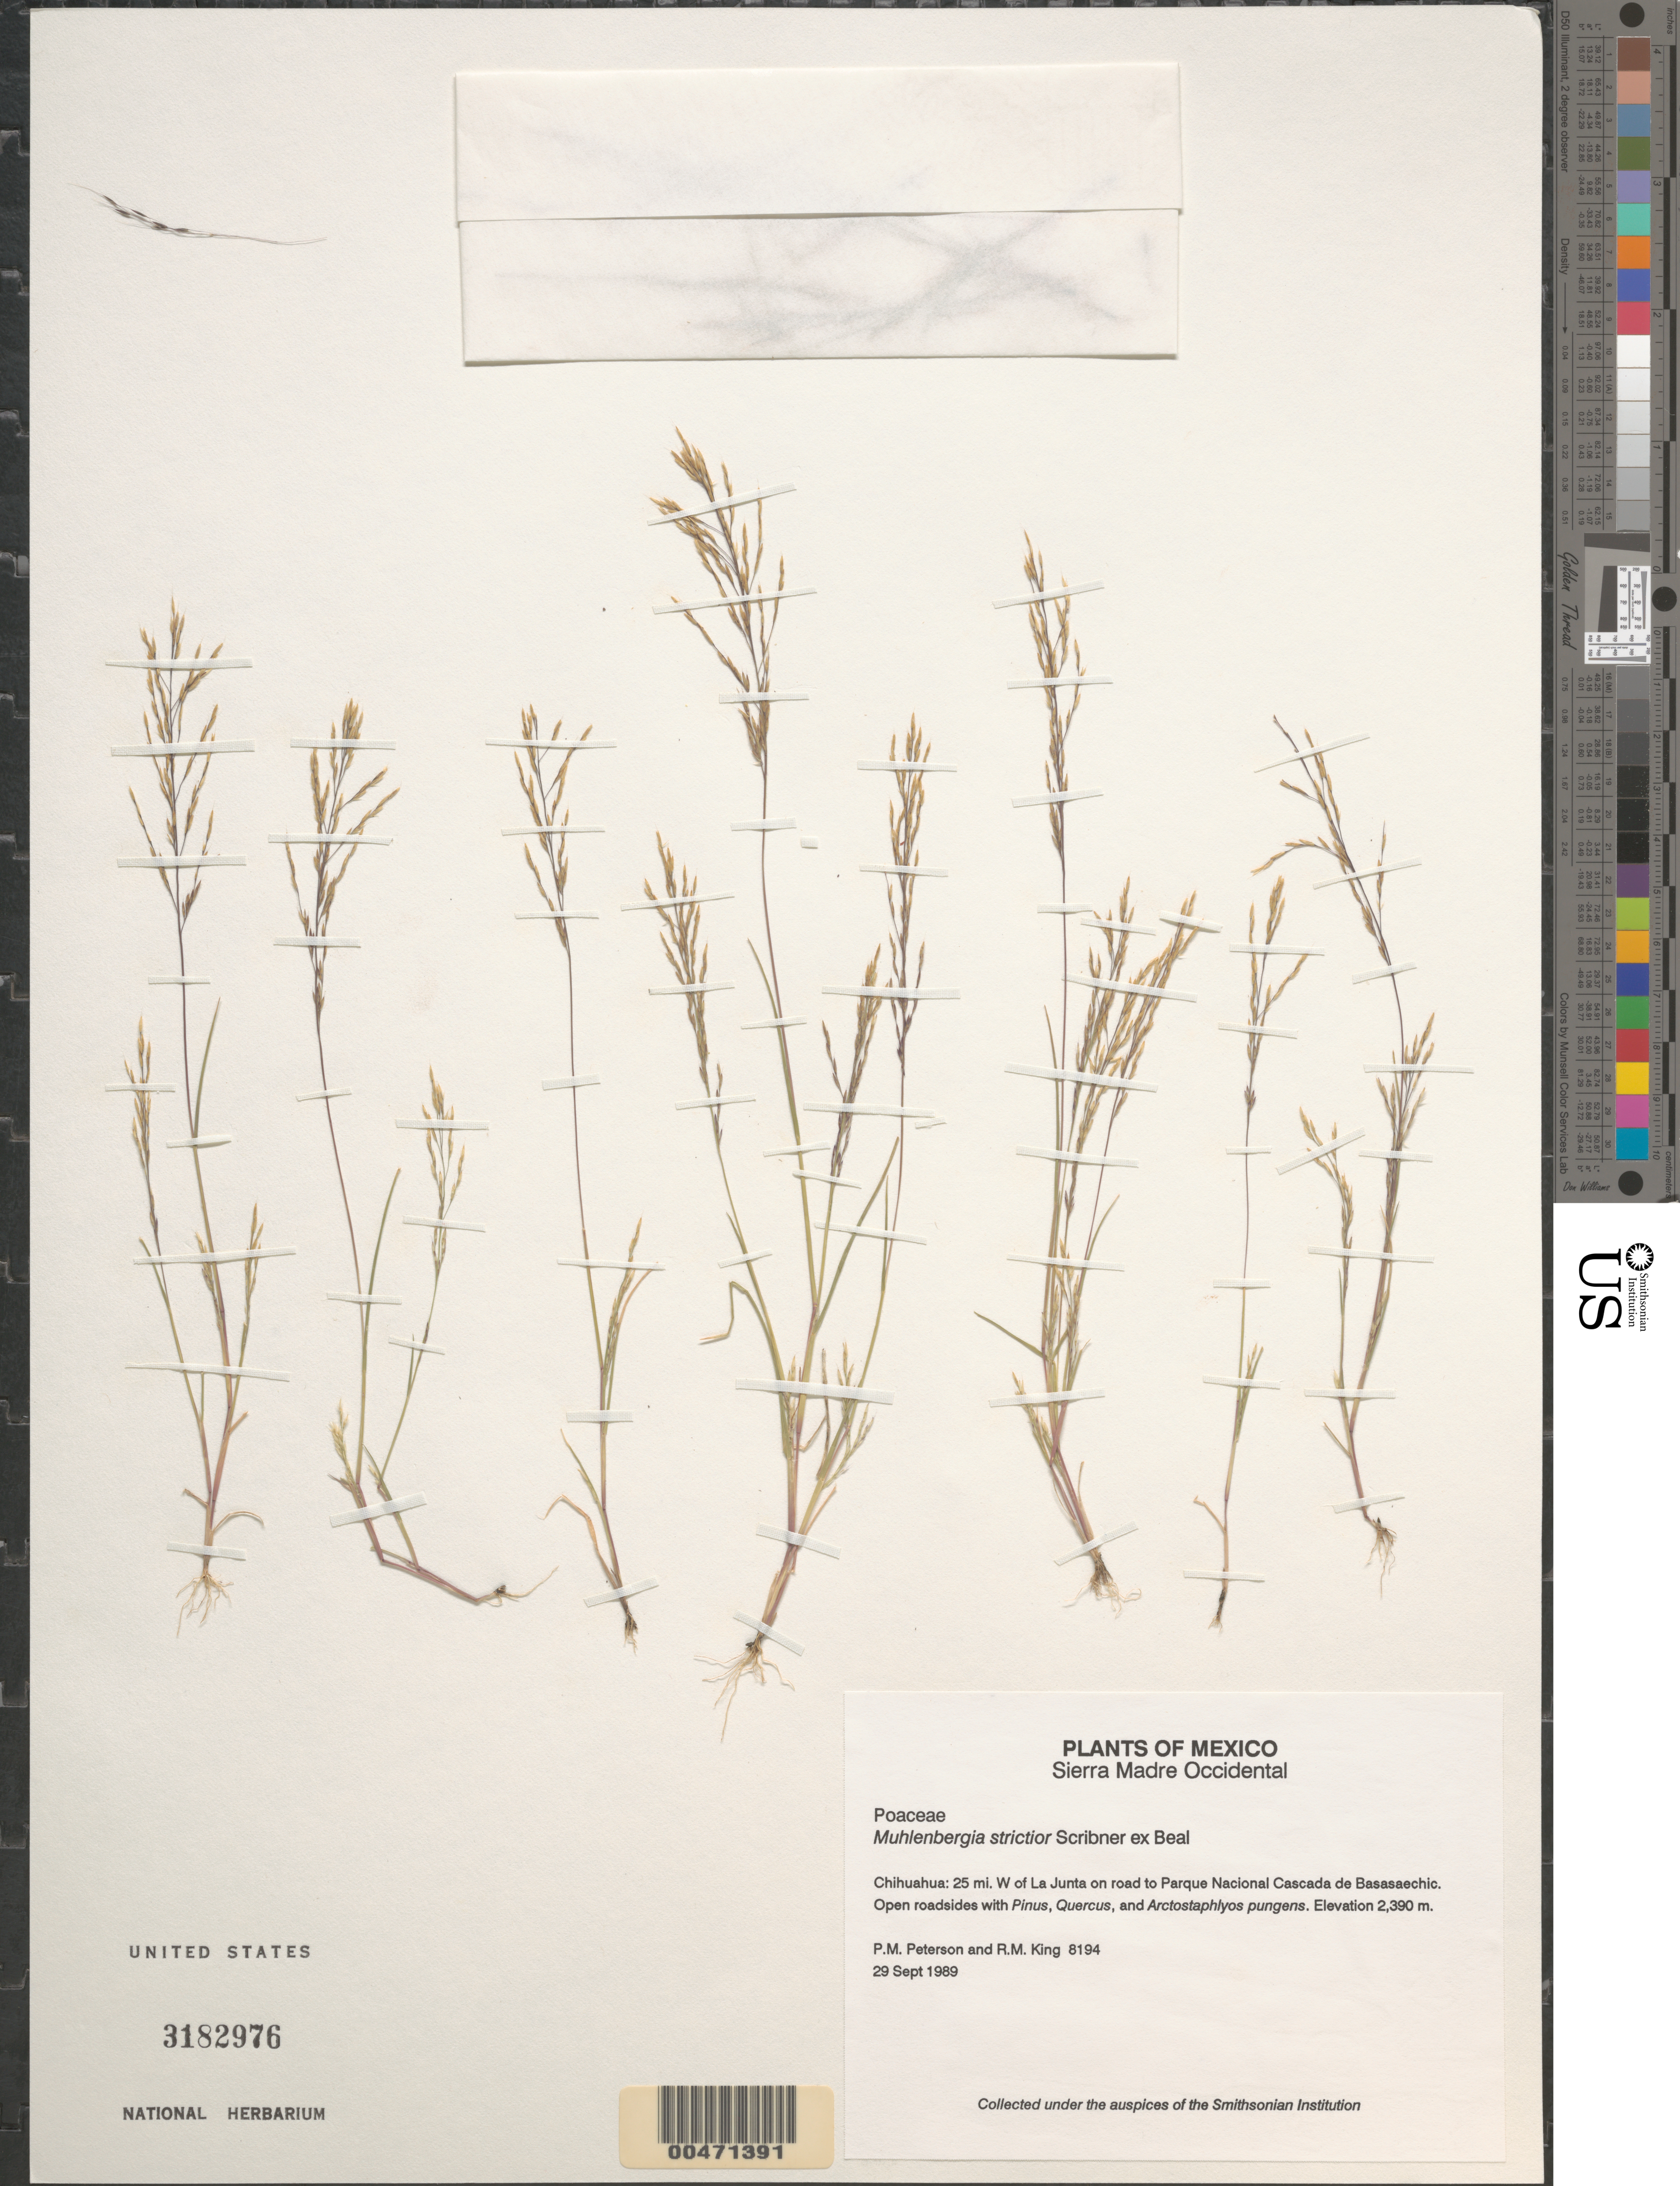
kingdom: Plantae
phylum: Tracheophyta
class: Liliopsida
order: Poales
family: Poaceae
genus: Muhlenbergia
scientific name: Muhlenbergia strictior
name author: Scribn. ex W.J. Beal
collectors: P. M. Peterson & R. M. King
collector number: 08194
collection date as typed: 29 Sep 1989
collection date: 1989-09-29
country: Mexico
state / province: Chihuahua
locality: Sierra Madre Occidental, 25 mi. W of La Junta on road to Parque Nacional Cascada de Basasaechic.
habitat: Open roadsides with Pinus, Quercus, and Arctostaphlyos pungens.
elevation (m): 2390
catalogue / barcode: US 3182976